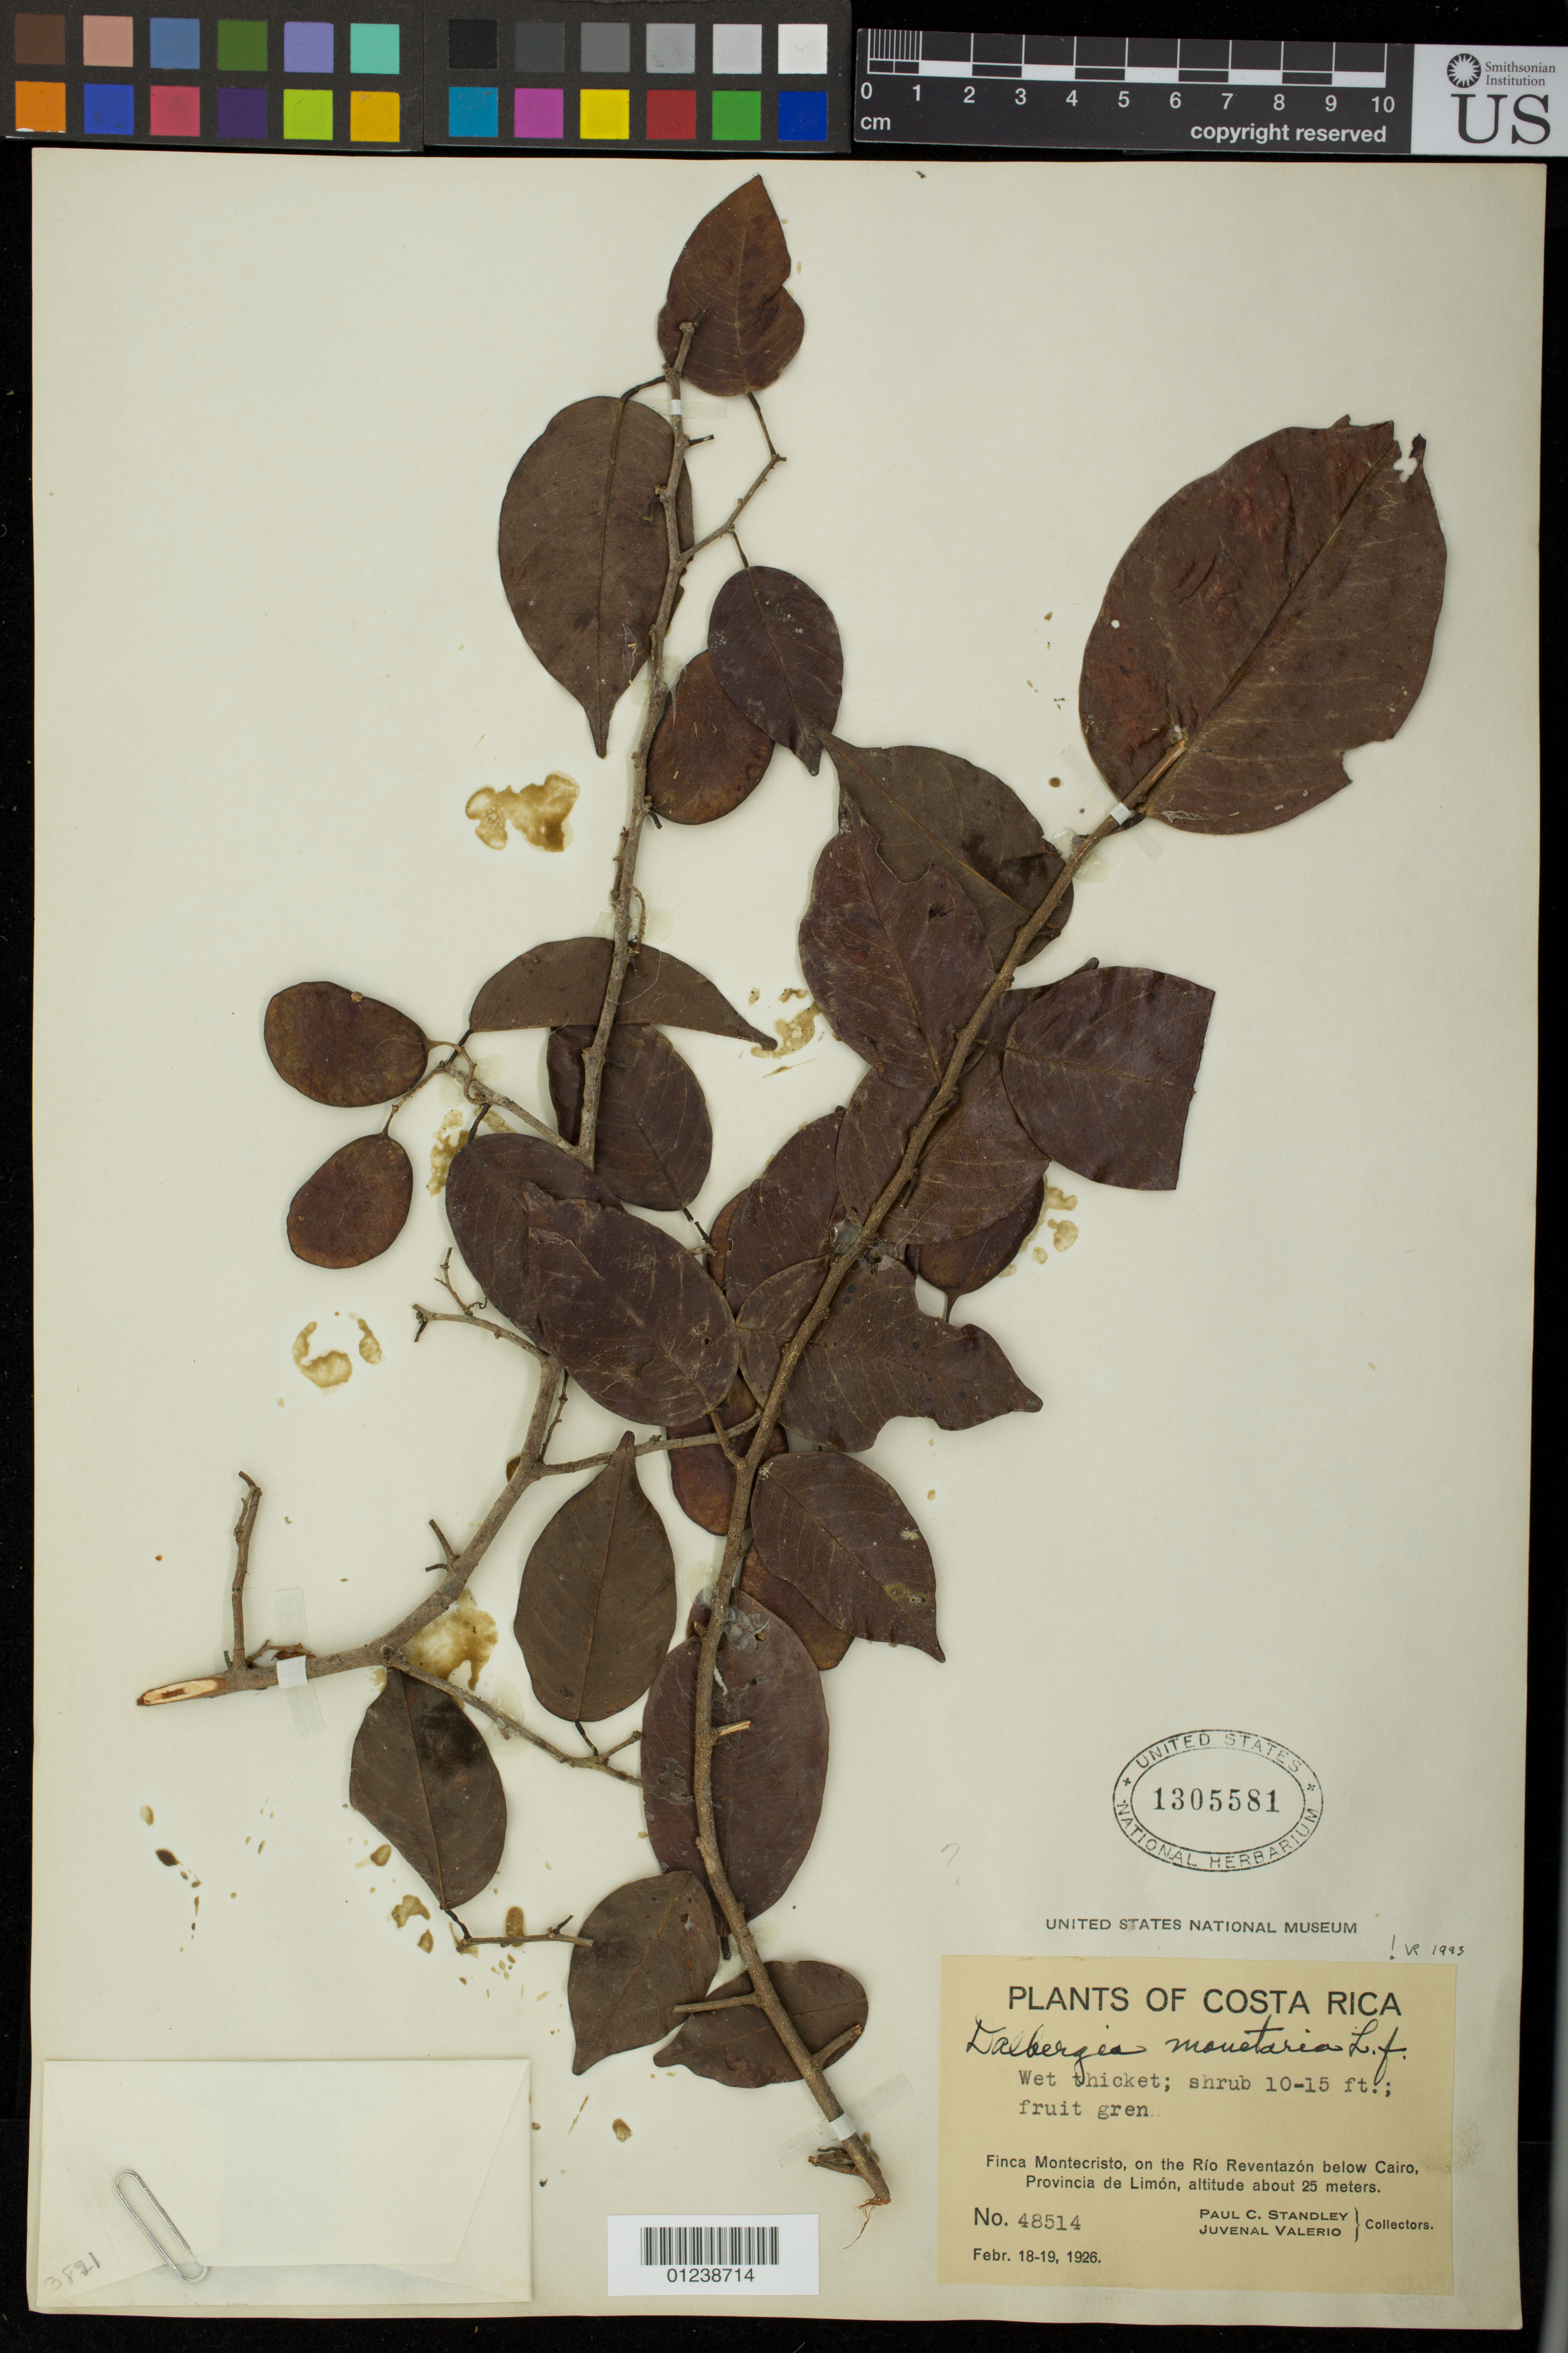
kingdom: Plantae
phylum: Tracheophyta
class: Magnoliopsida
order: Fabales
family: Fabaceae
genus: Dalbergia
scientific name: Dalbergia monetaria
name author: L. f.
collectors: P. C. Standley & J. Valerio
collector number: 48514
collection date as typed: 18-19 Feb 1926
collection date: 1926-02-18/1926-02-19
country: Costa Rica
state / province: Limón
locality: Finca Montecristo, on the Rio Reventazon below Cairo.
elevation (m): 25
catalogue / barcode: US 1305581